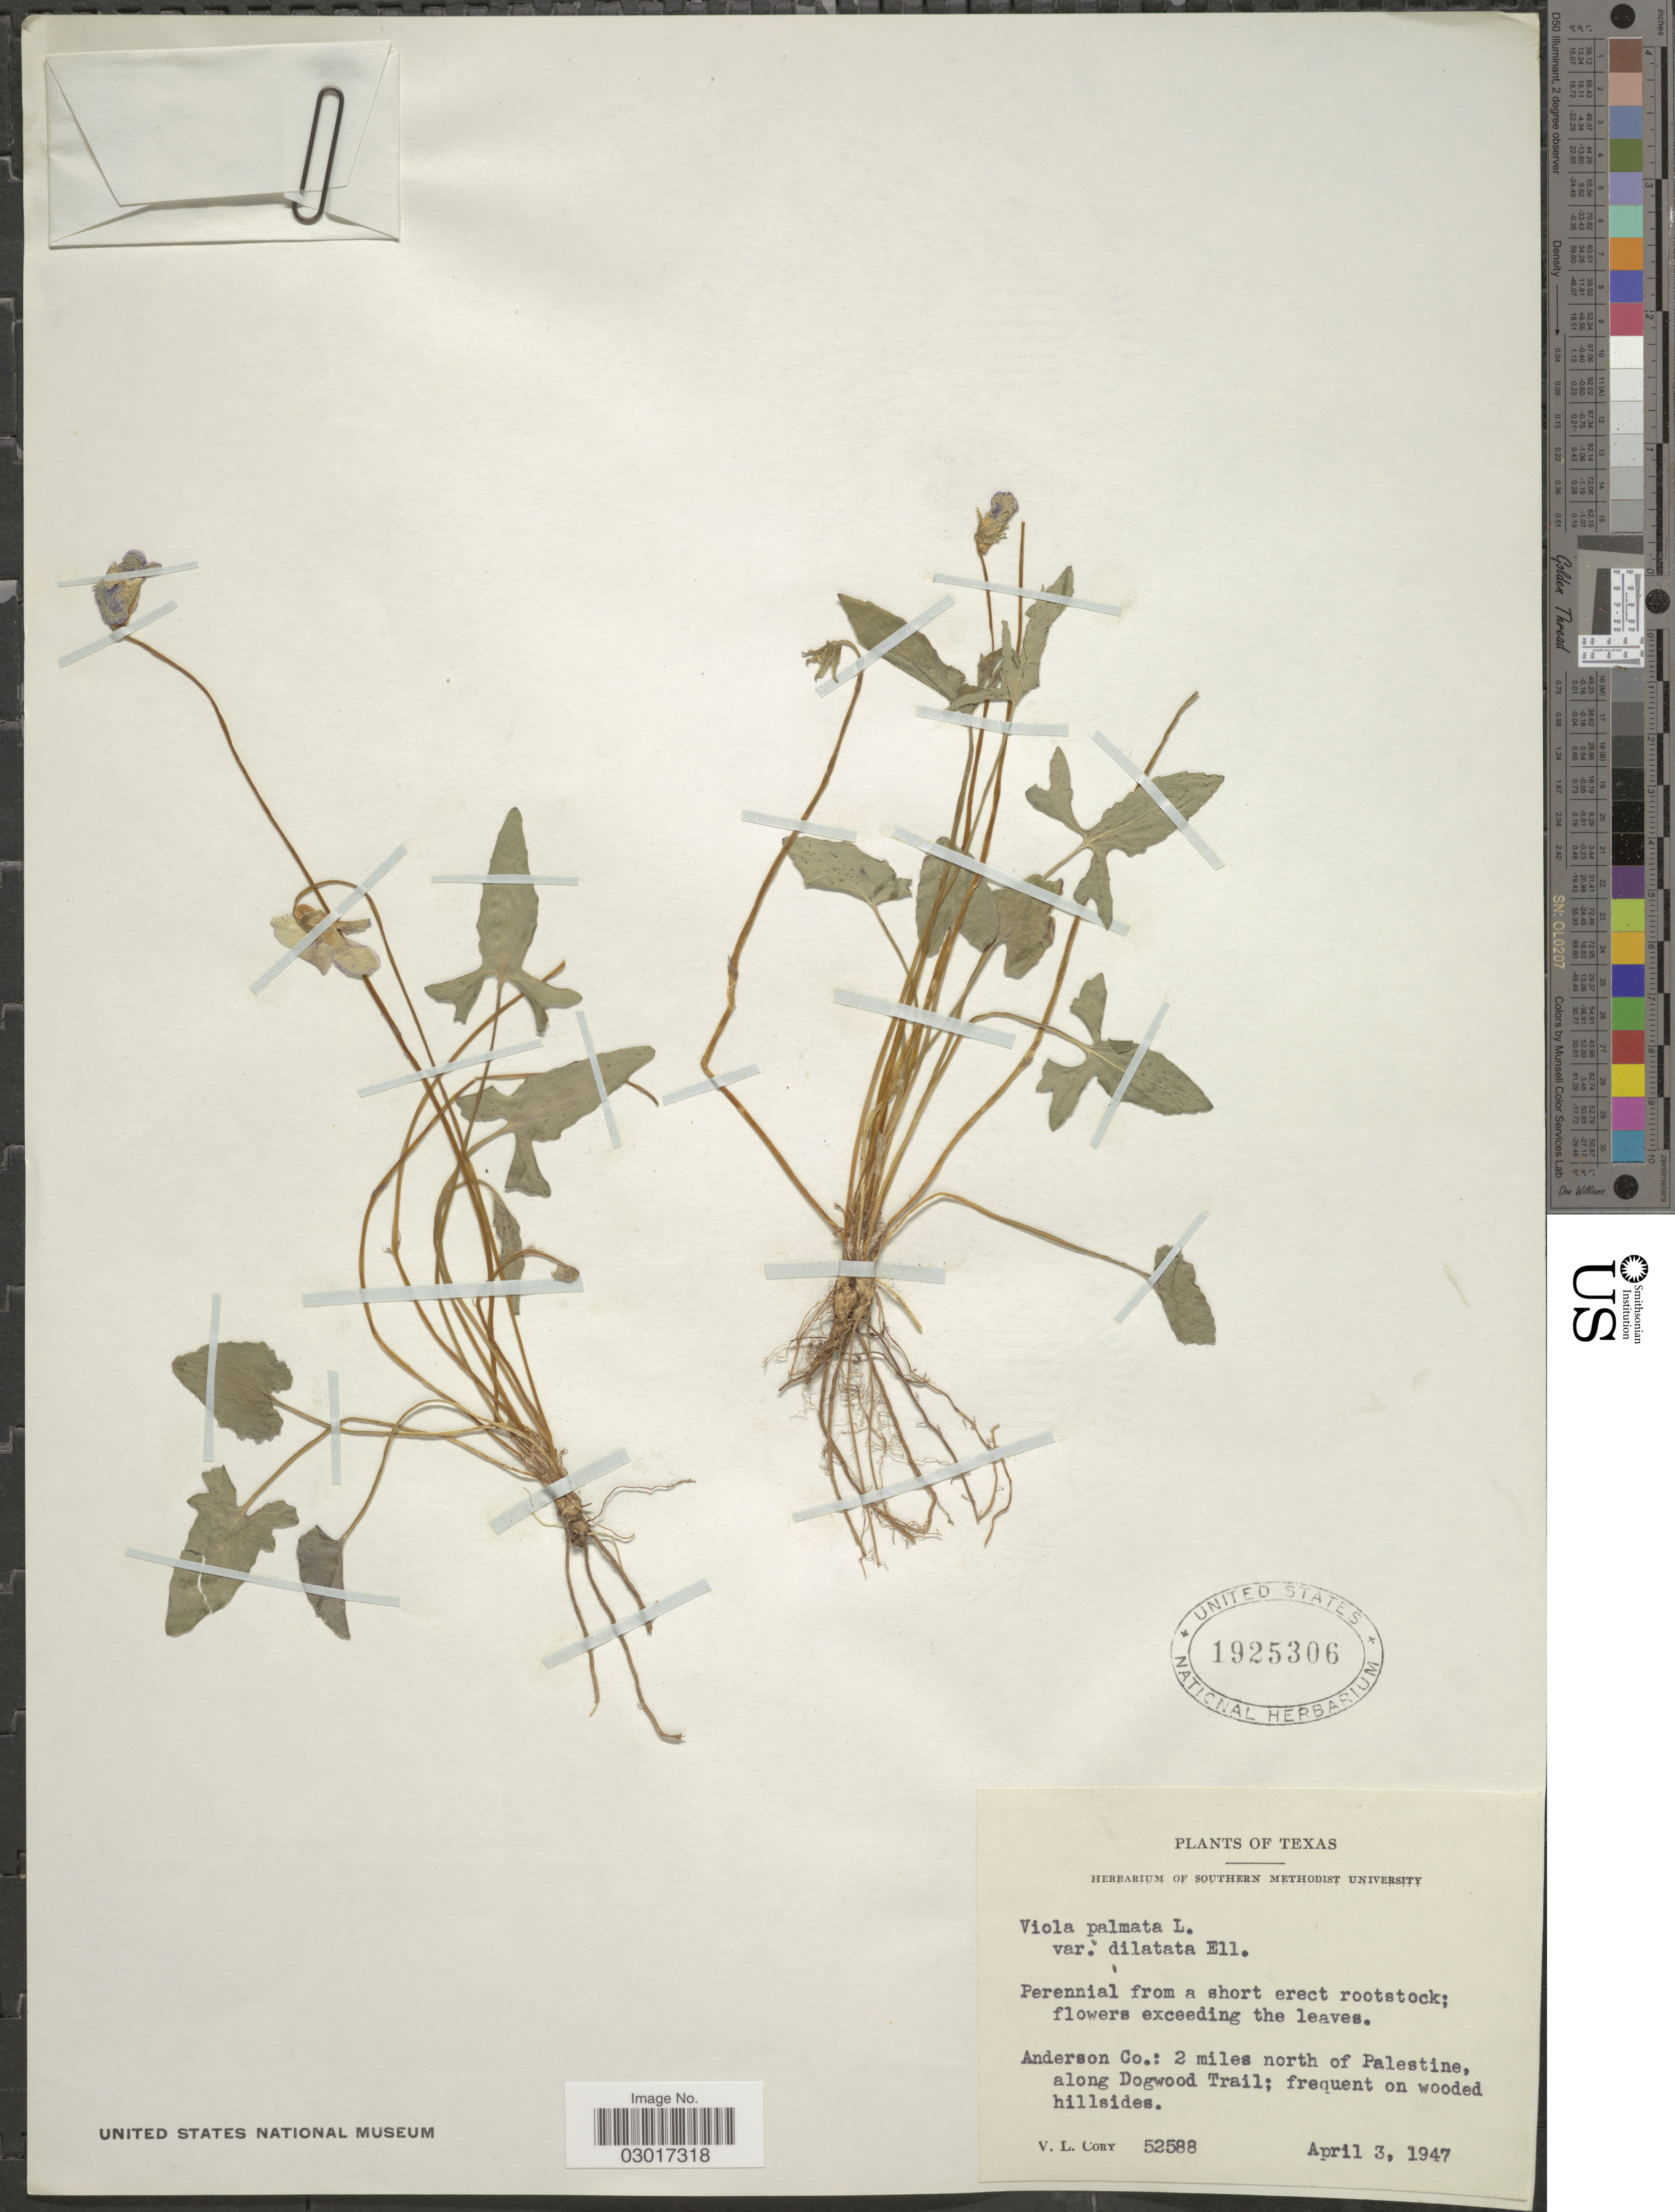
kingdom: Plantae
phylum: Tracheophyta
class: Magnoliopsida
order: Malpighiales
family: Violaceae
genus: Viola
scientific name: Viola triloba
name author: Schwein.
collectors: V. Cory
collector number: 52588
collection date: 1947-04-03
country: United States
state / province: Texas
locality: Anderson Co.: 2 miles north of Palestine along Dogwood Trail.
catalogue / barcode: US 1925306